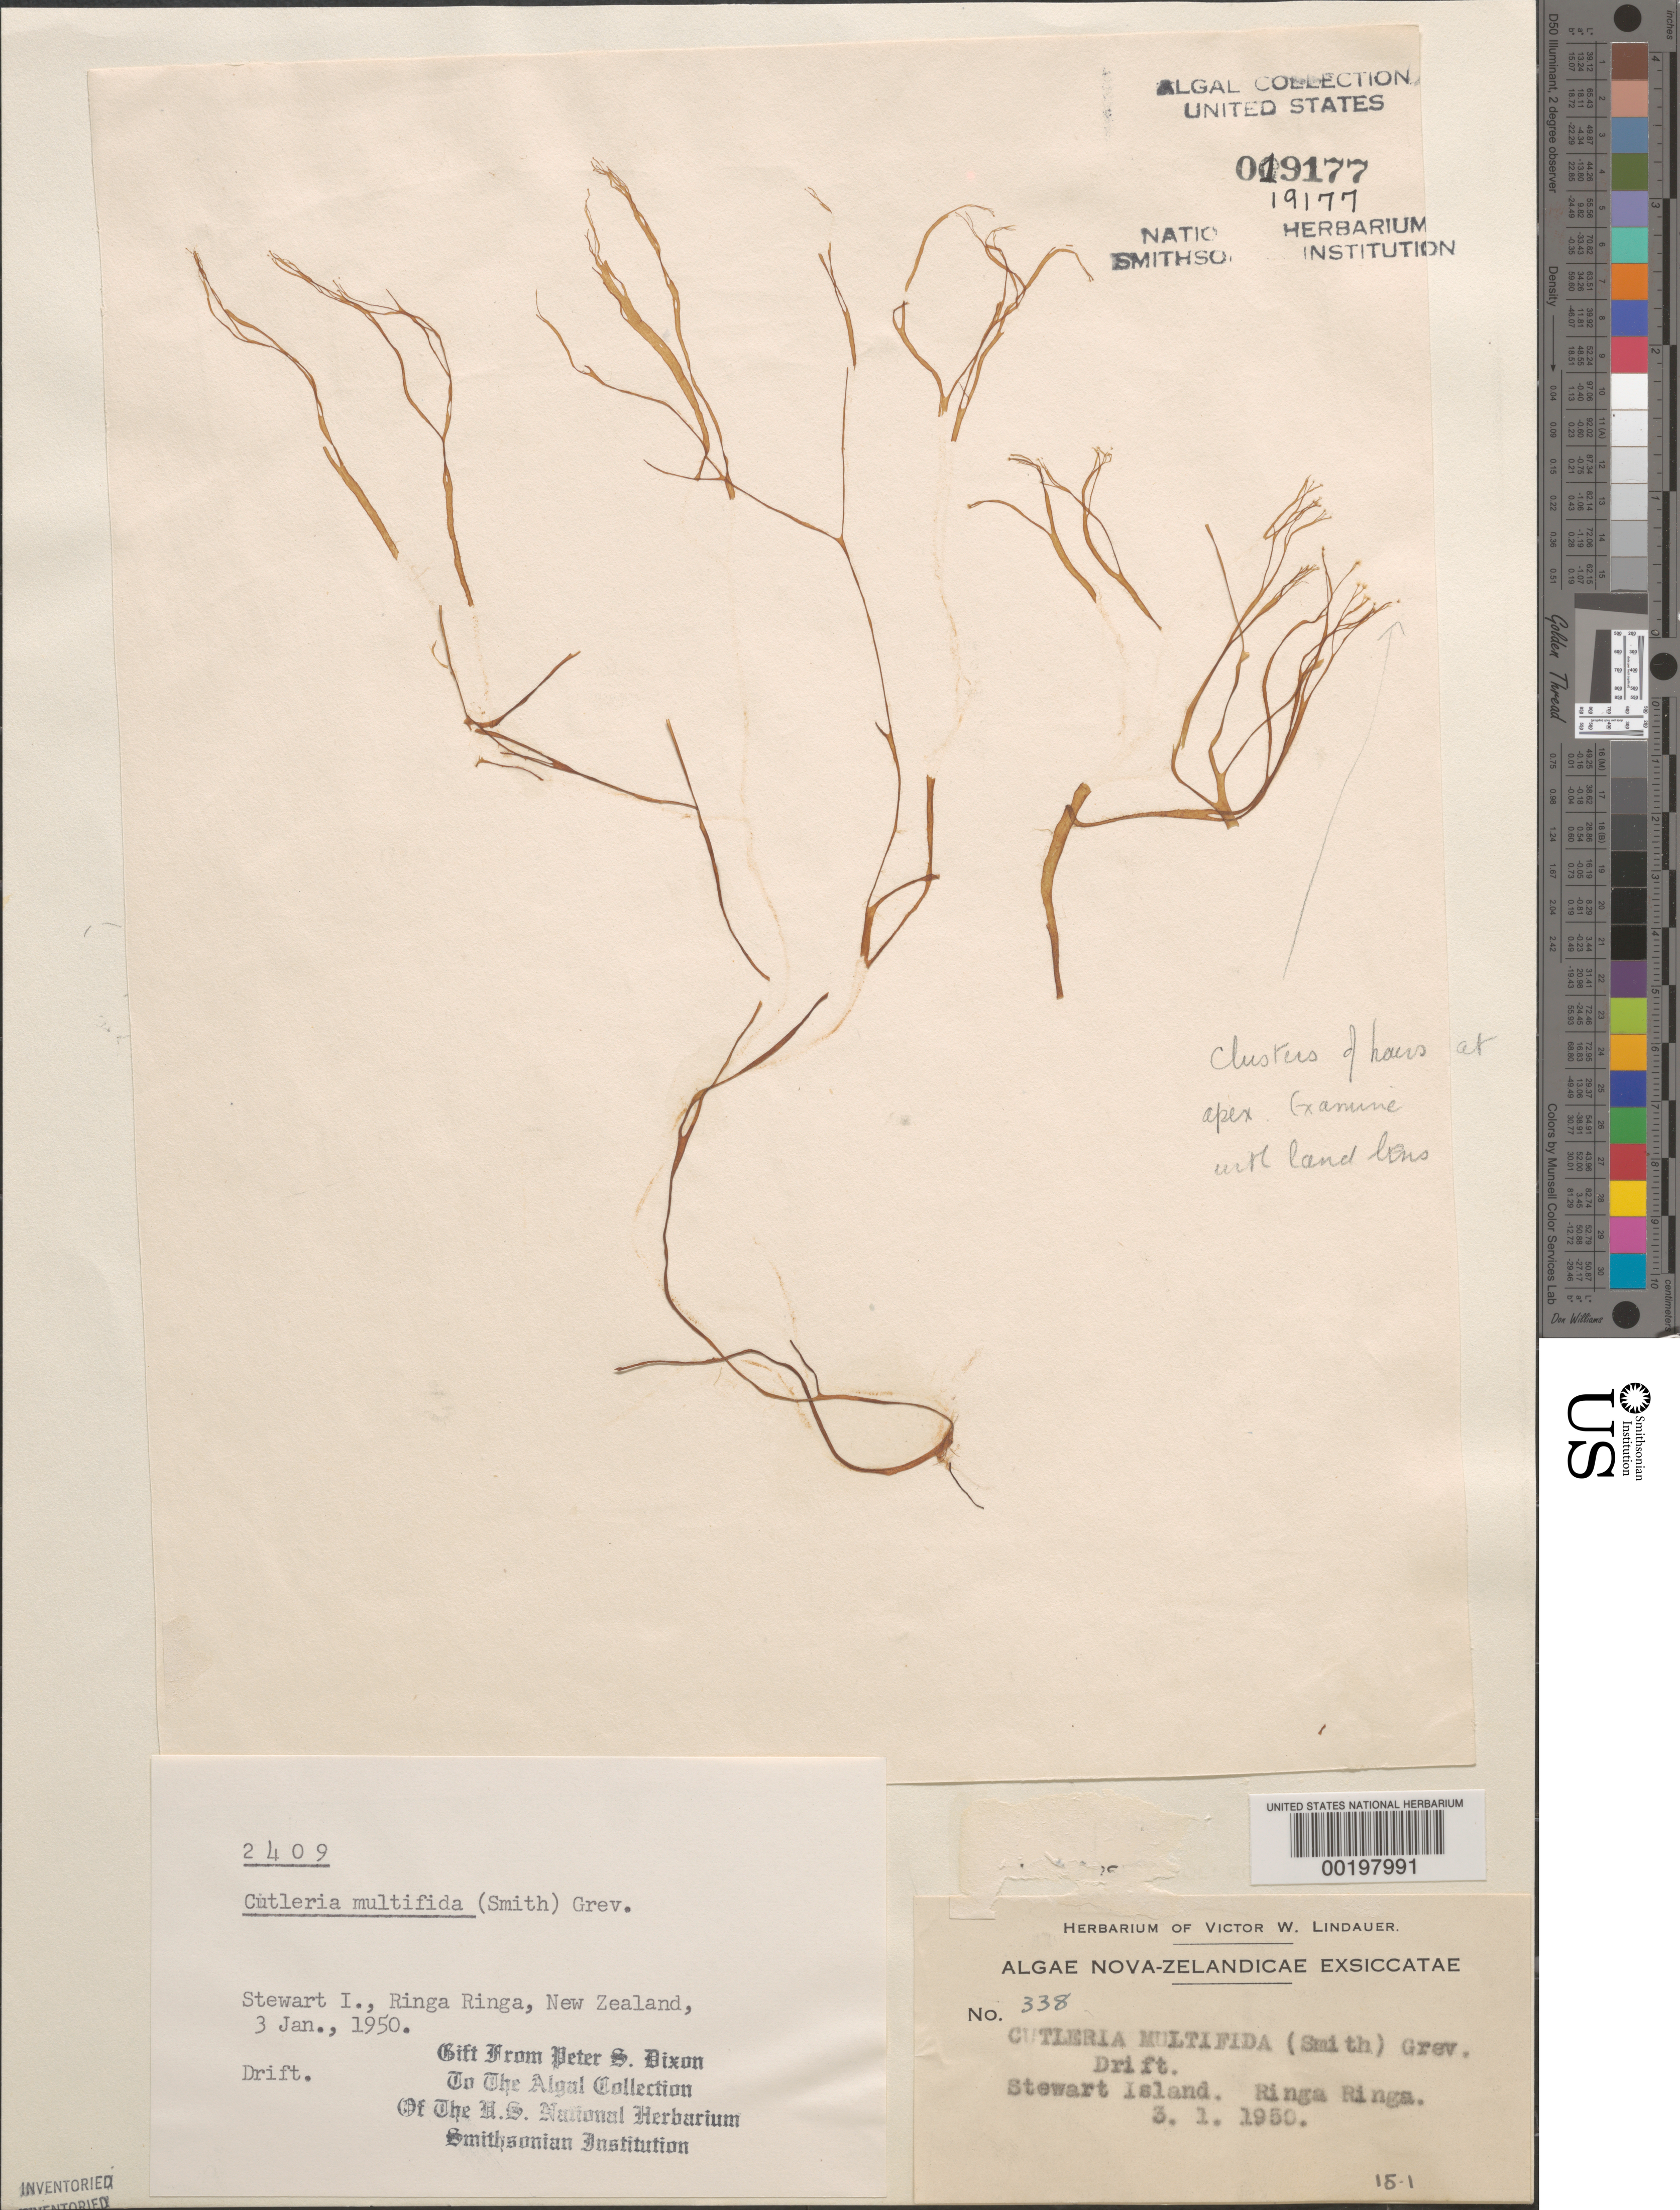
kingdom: Chromista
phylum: Ochrophyta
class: Phaeophyceae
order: Cutleriales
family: Cutleriaceae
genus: Cutleria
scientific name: Cutleria multifida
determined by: Dixon, P. S.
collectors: V. Lindauer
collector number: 338 & PSD 2409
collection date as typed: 03 Jan 1950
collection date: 1950-01-03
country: New Zealand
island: Stewart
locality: Ringaringa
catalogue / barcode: US 19177